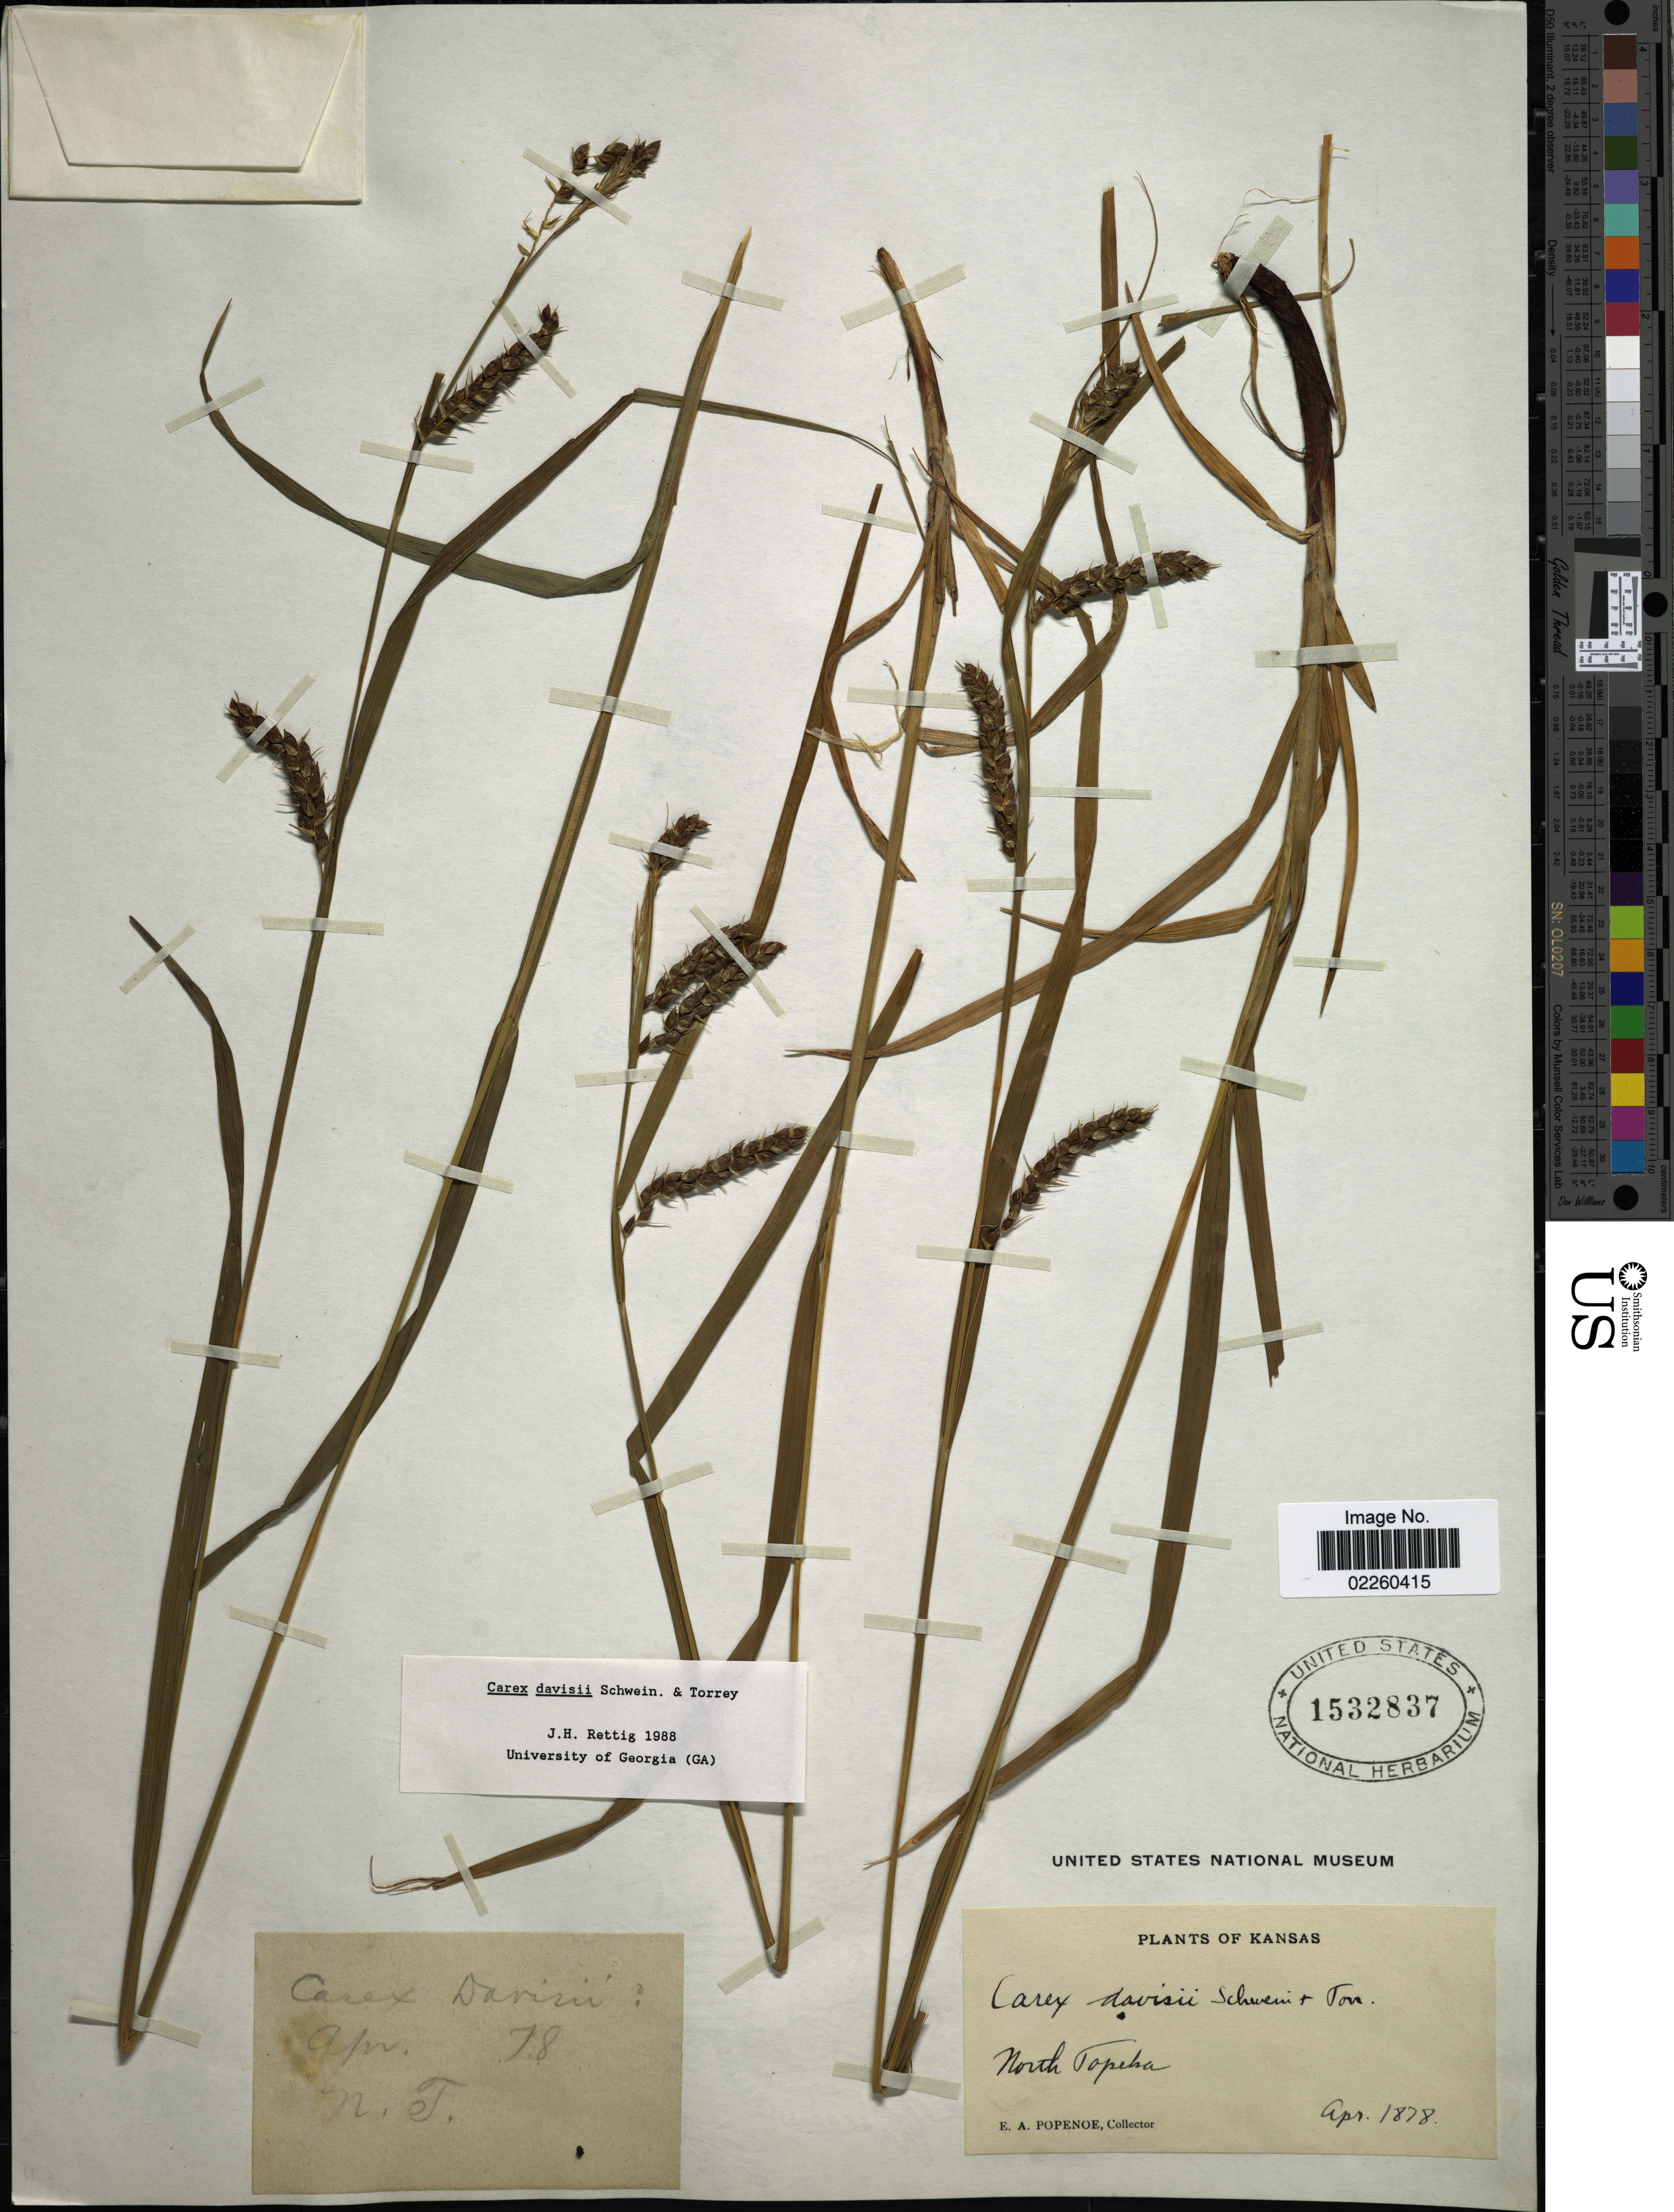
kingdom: Plantae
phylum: Tracheophyta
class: Liliopsida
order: Poales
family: Cyperaceae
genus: Carex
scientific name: Carex davisii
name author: Schwein. & Torr.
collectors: E. A. Popenoe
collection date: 1878-04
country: United States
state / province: Kansas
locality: North Topeka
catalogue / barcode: US 11532837